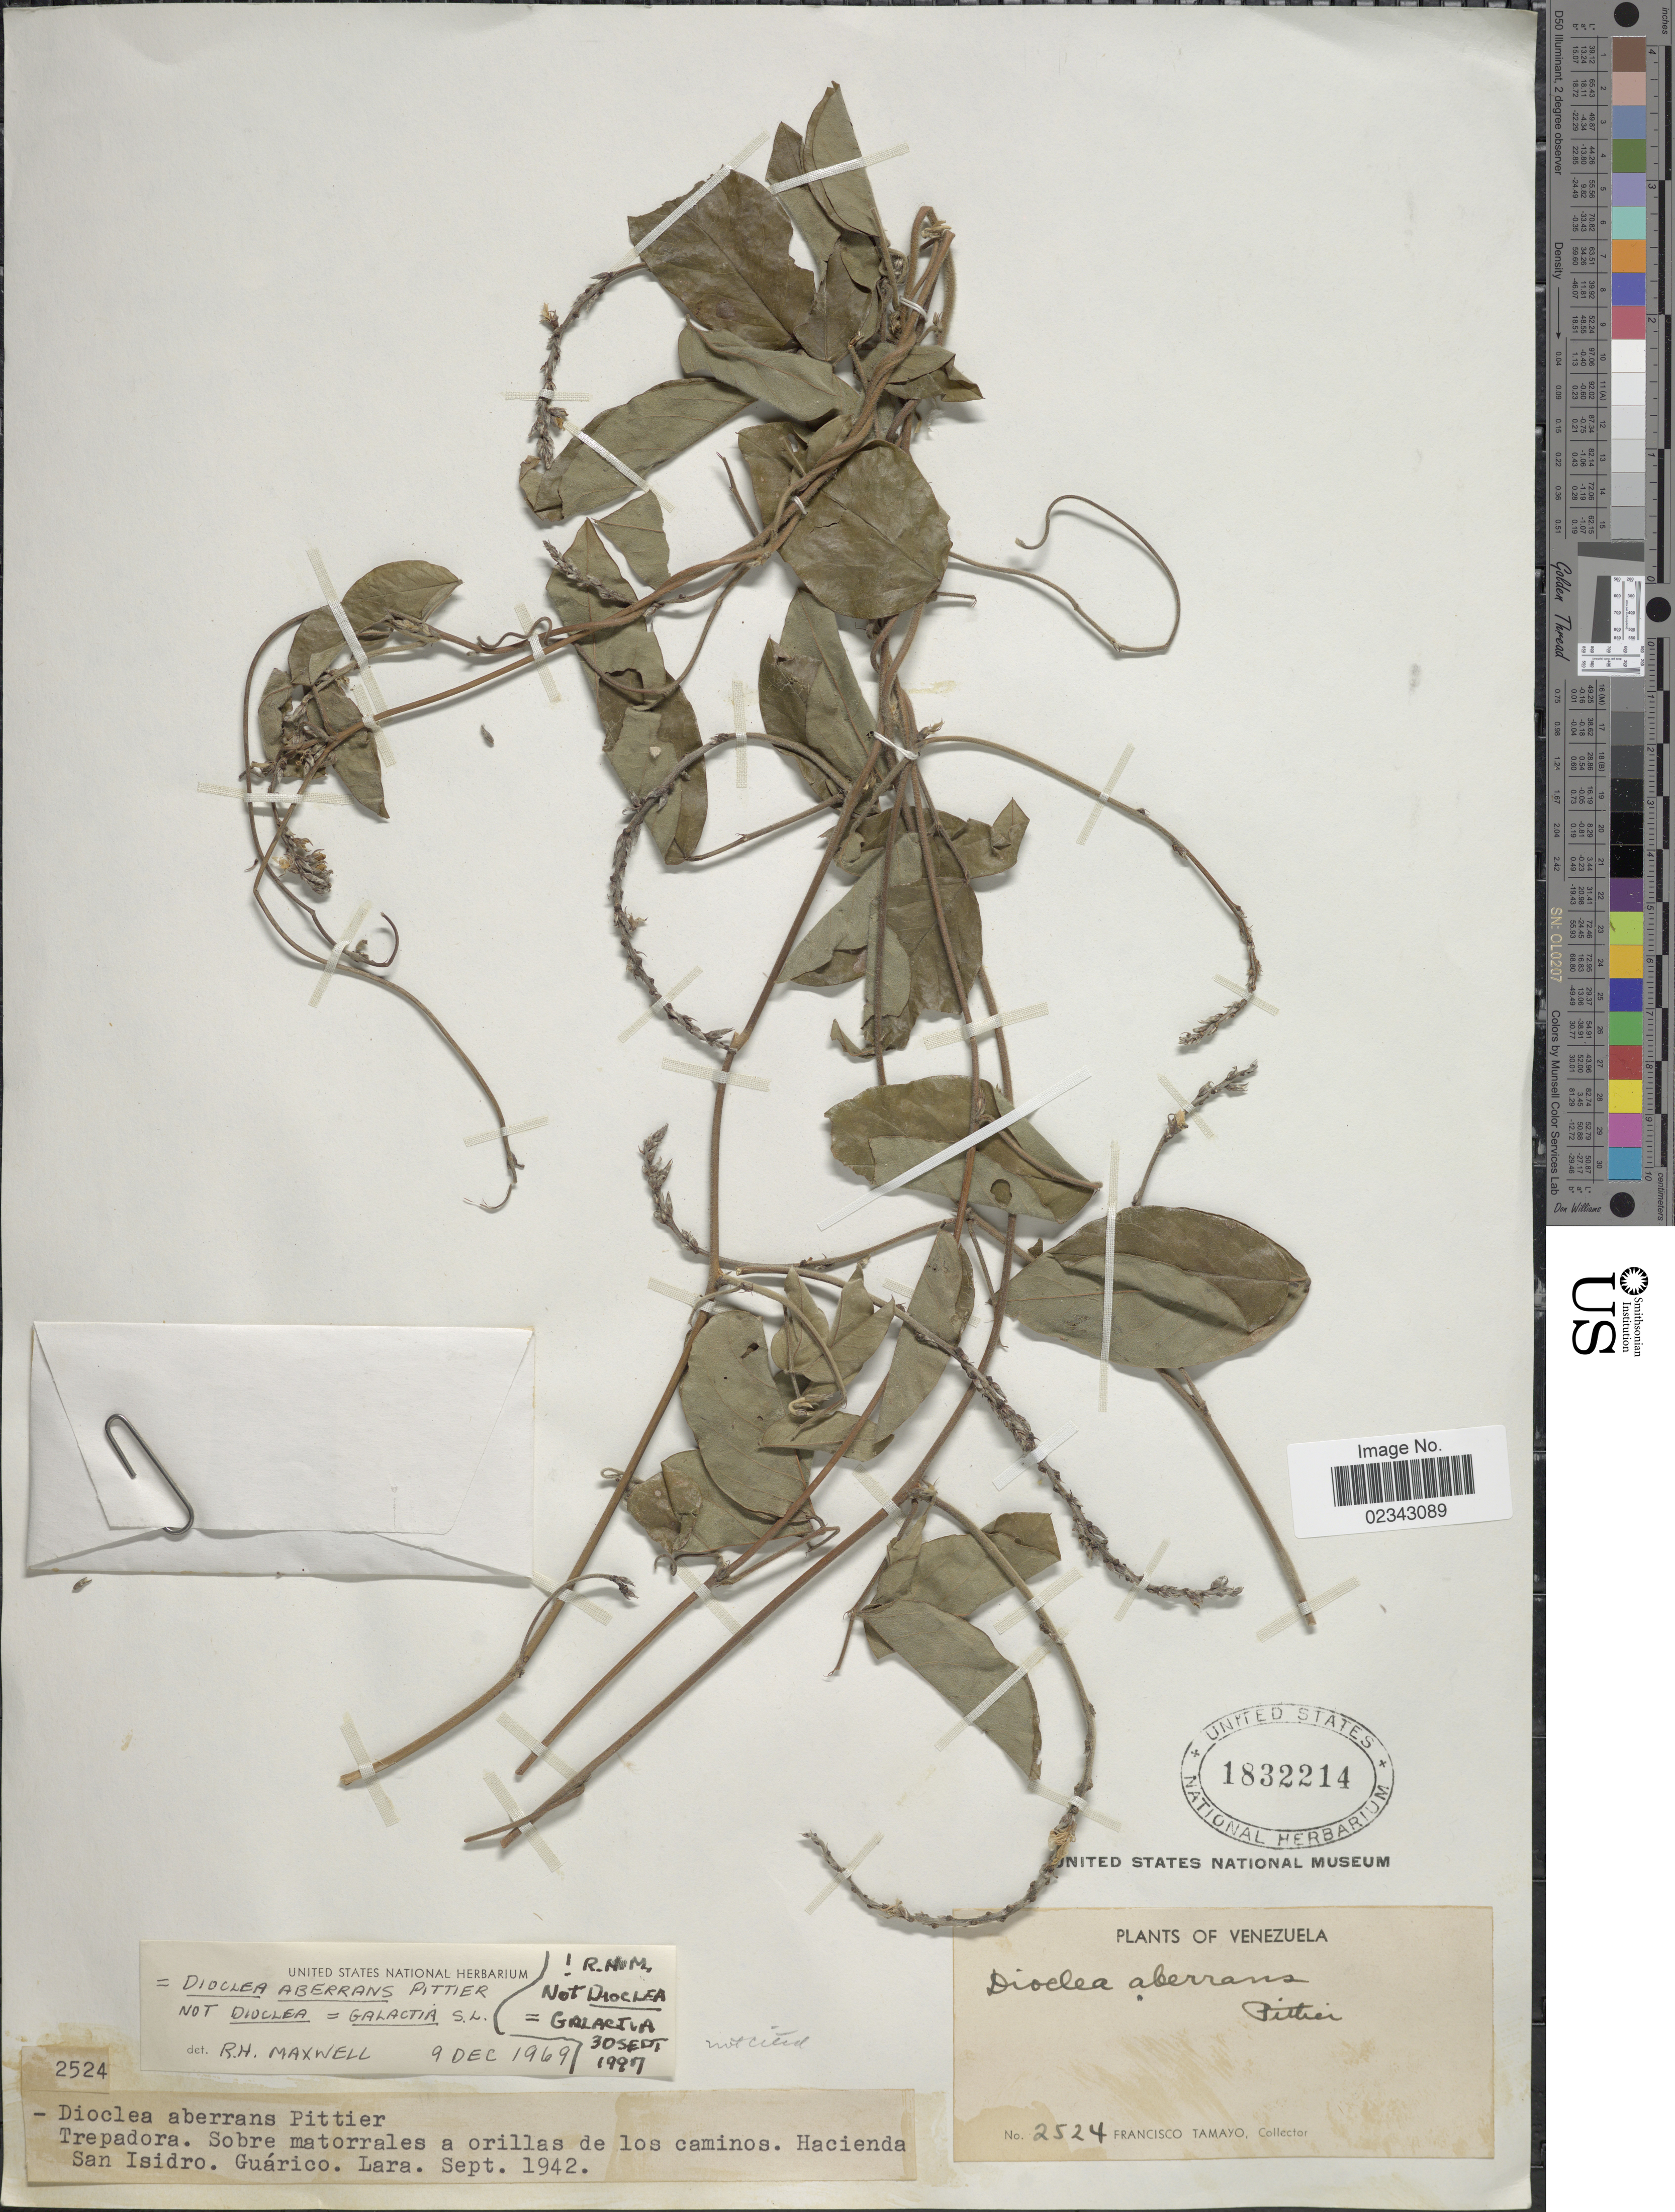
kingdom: Plantae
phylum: Tracheophyta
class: Magnoliopsida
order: Fabales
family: Fabaceae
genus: Dioclea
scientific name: Dioclea aberrans Pittier, nom. inval.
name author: Pittier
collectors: F. Tamayo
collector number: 2524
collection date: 1942-09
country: Venezuela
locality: Trepadora. Sobre matorrales a orillas de los caminos. Hacienda San Isidro, Guárico. Lara.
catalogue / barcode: US 1832214